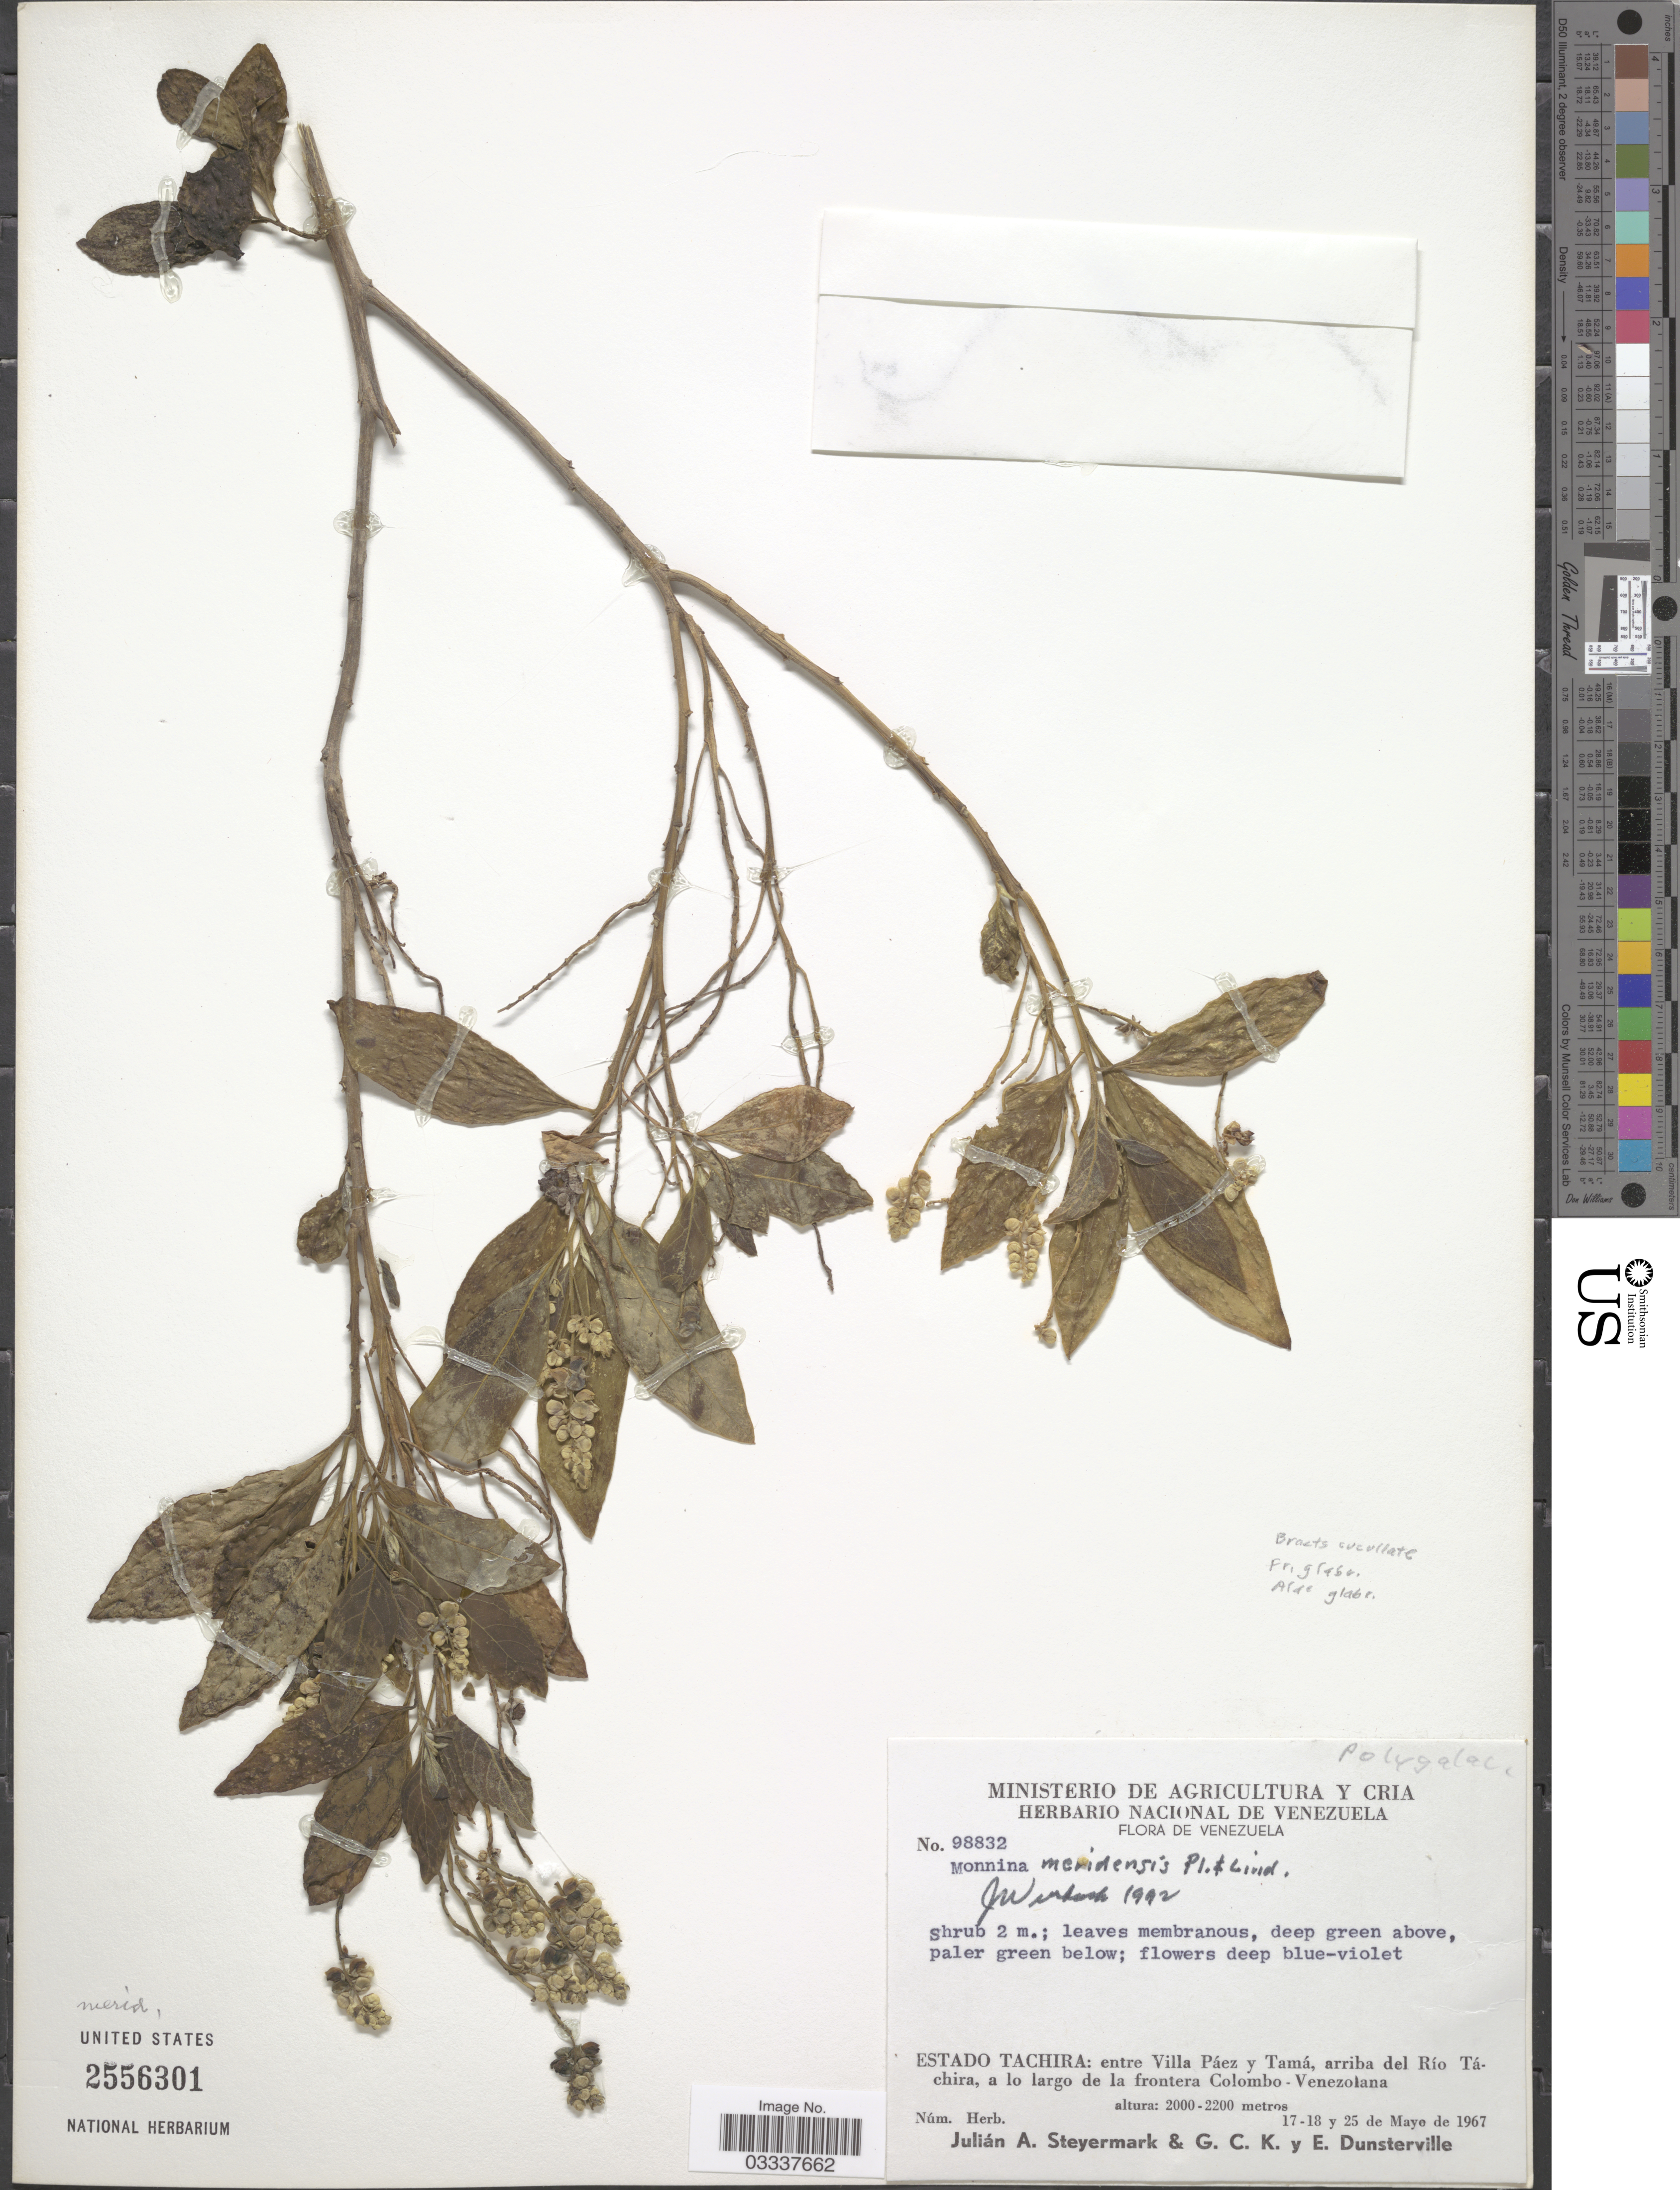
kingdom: Plantae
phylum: Tracheophyta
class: Magnoliopsida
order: Fabales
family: Polygalaceae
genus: Monnina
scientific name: Monnina meridensis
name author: Planch. & B.L. Linden ex Wedd.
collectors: J. Steyermark & E. Dunsterville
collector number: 98832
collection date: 1967-05-17/1967-05-25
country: Venezuela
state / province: Tachira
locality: Entre Villa Páez y Tamá, arriba del Río Táchira, a lo largo de la frontera Colombo-Venezolana.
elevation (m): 2000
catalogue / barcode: US 2556301